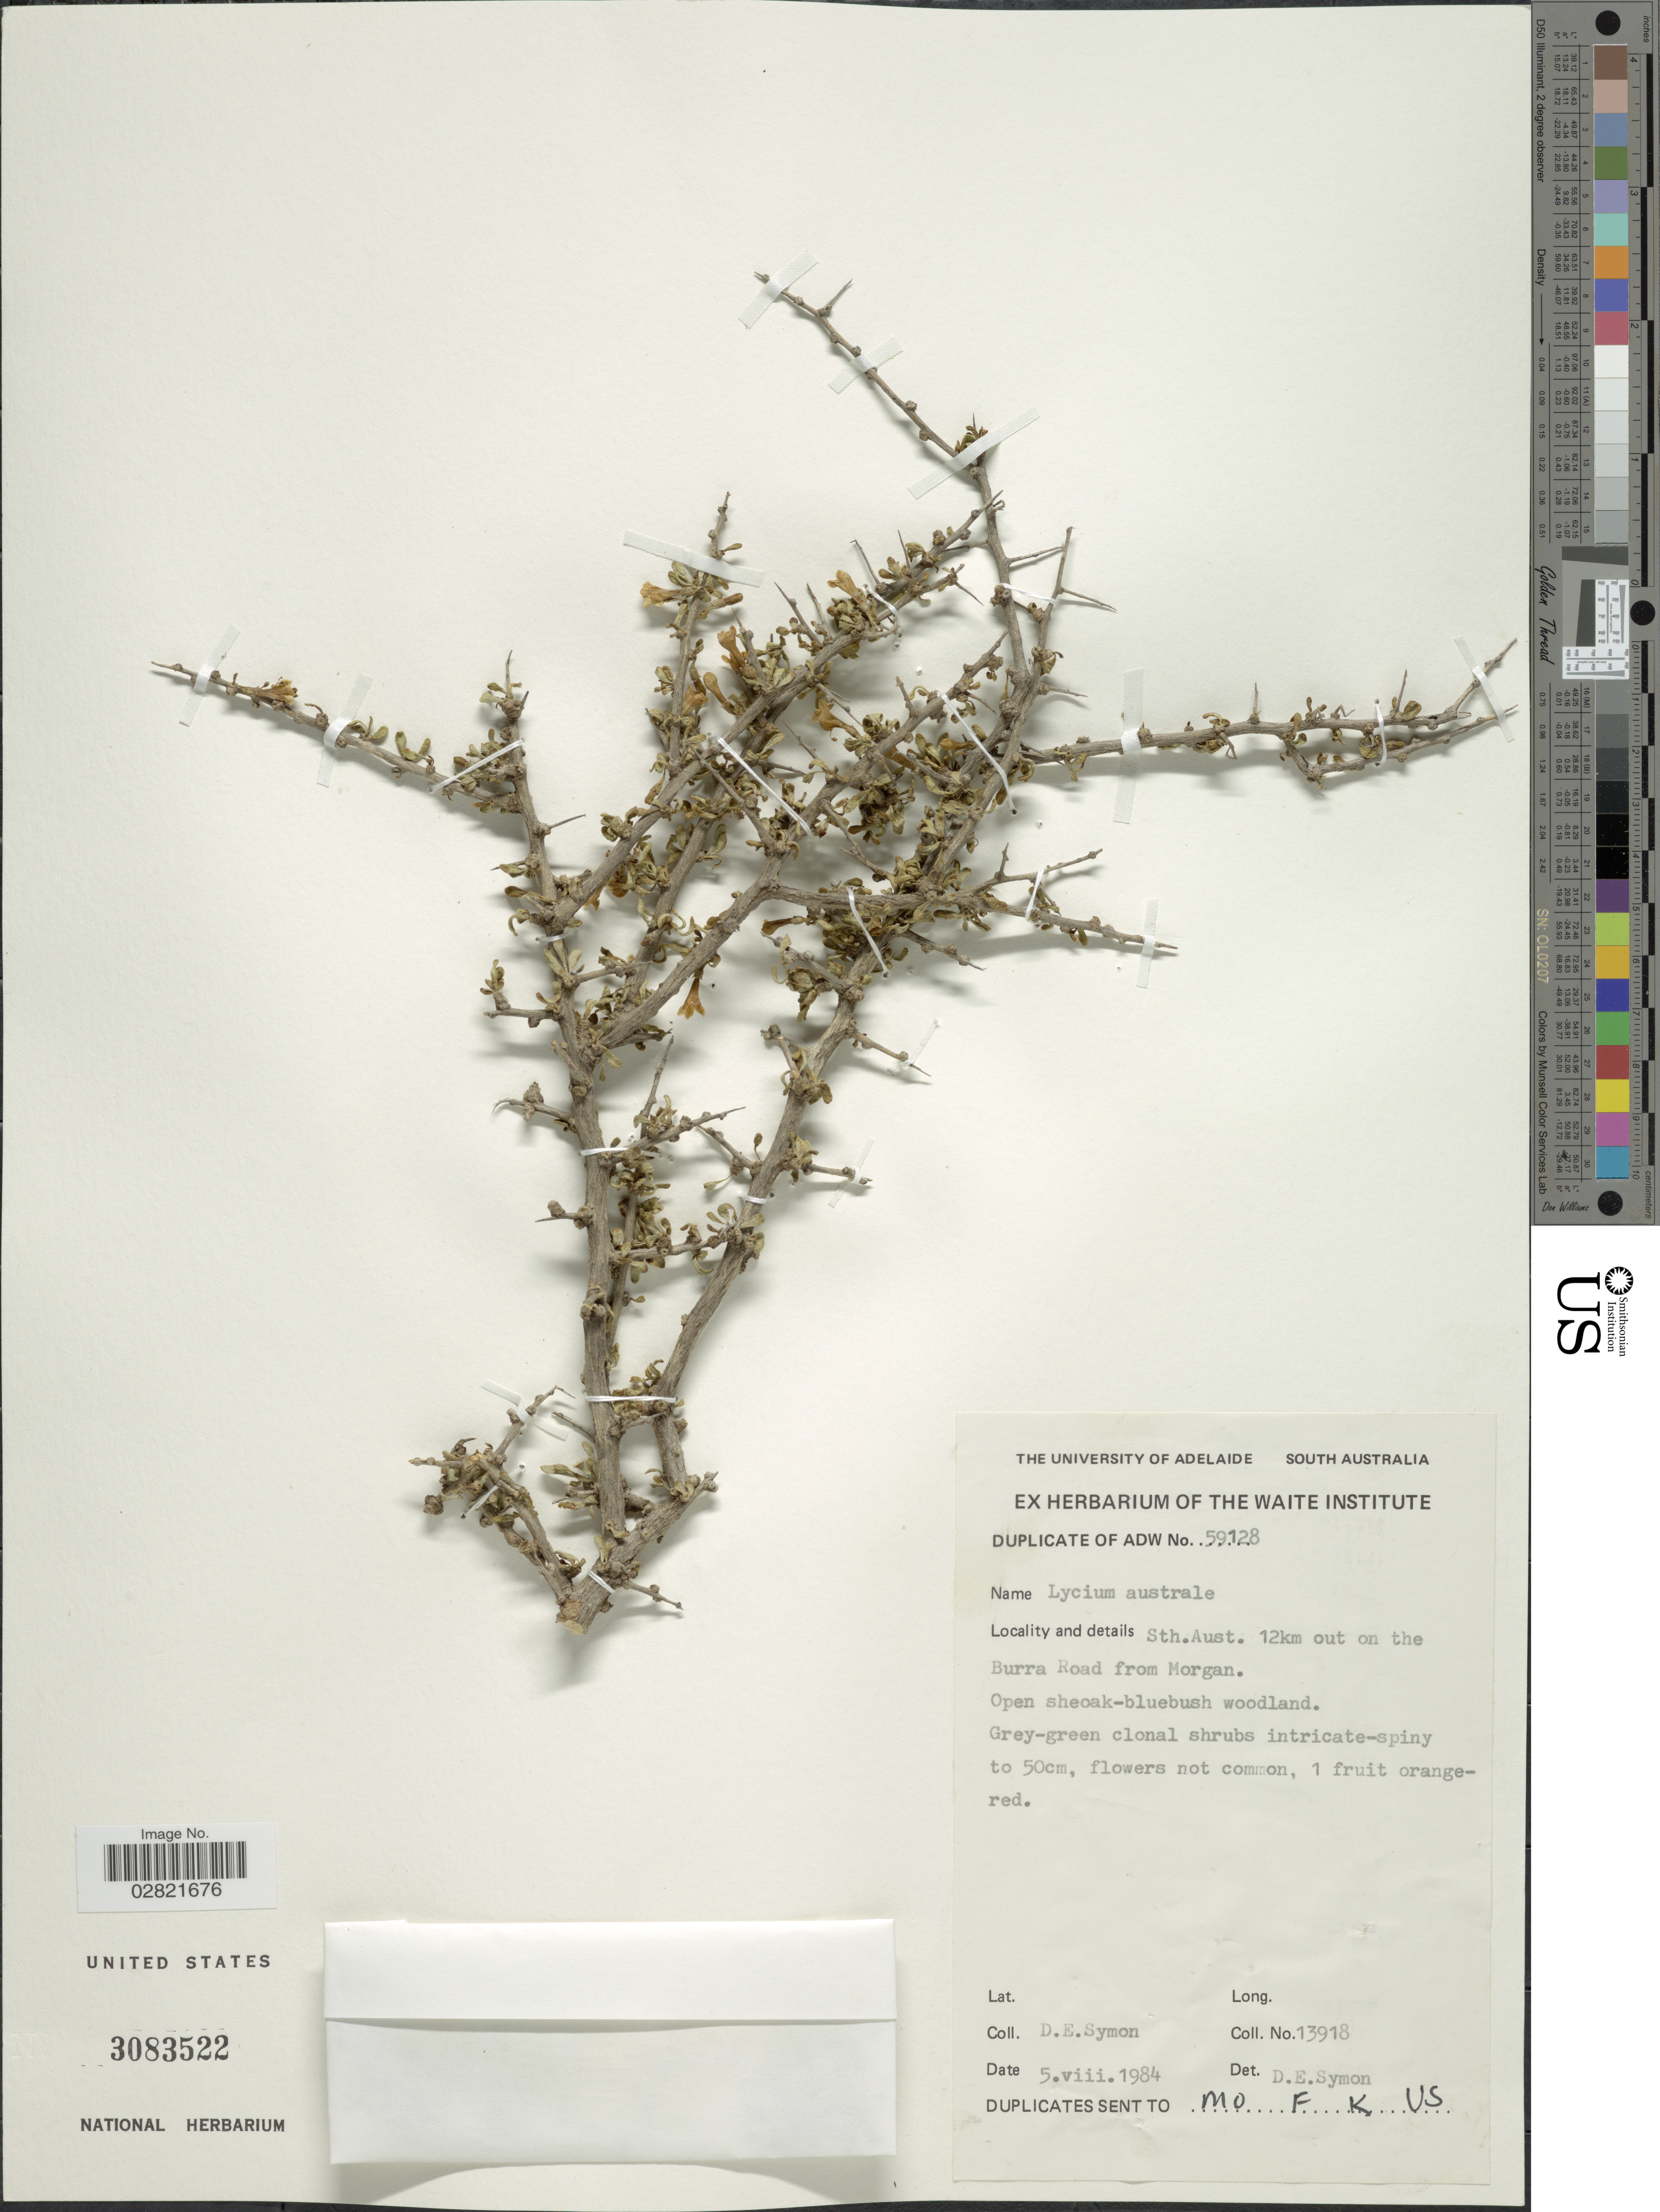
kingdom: Plantae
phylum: Tracheophyta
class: Magnoliopsida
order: Solanales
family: Solanaceae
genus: Lycium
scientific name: Lycium australe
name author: F. Muell.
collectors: D. Symon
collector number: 13918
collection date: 1984-08-05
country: Australia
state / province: South Australia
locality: Sth.Aust. 12km out on the Burra Road from Morgan.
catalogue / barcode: US 3083522